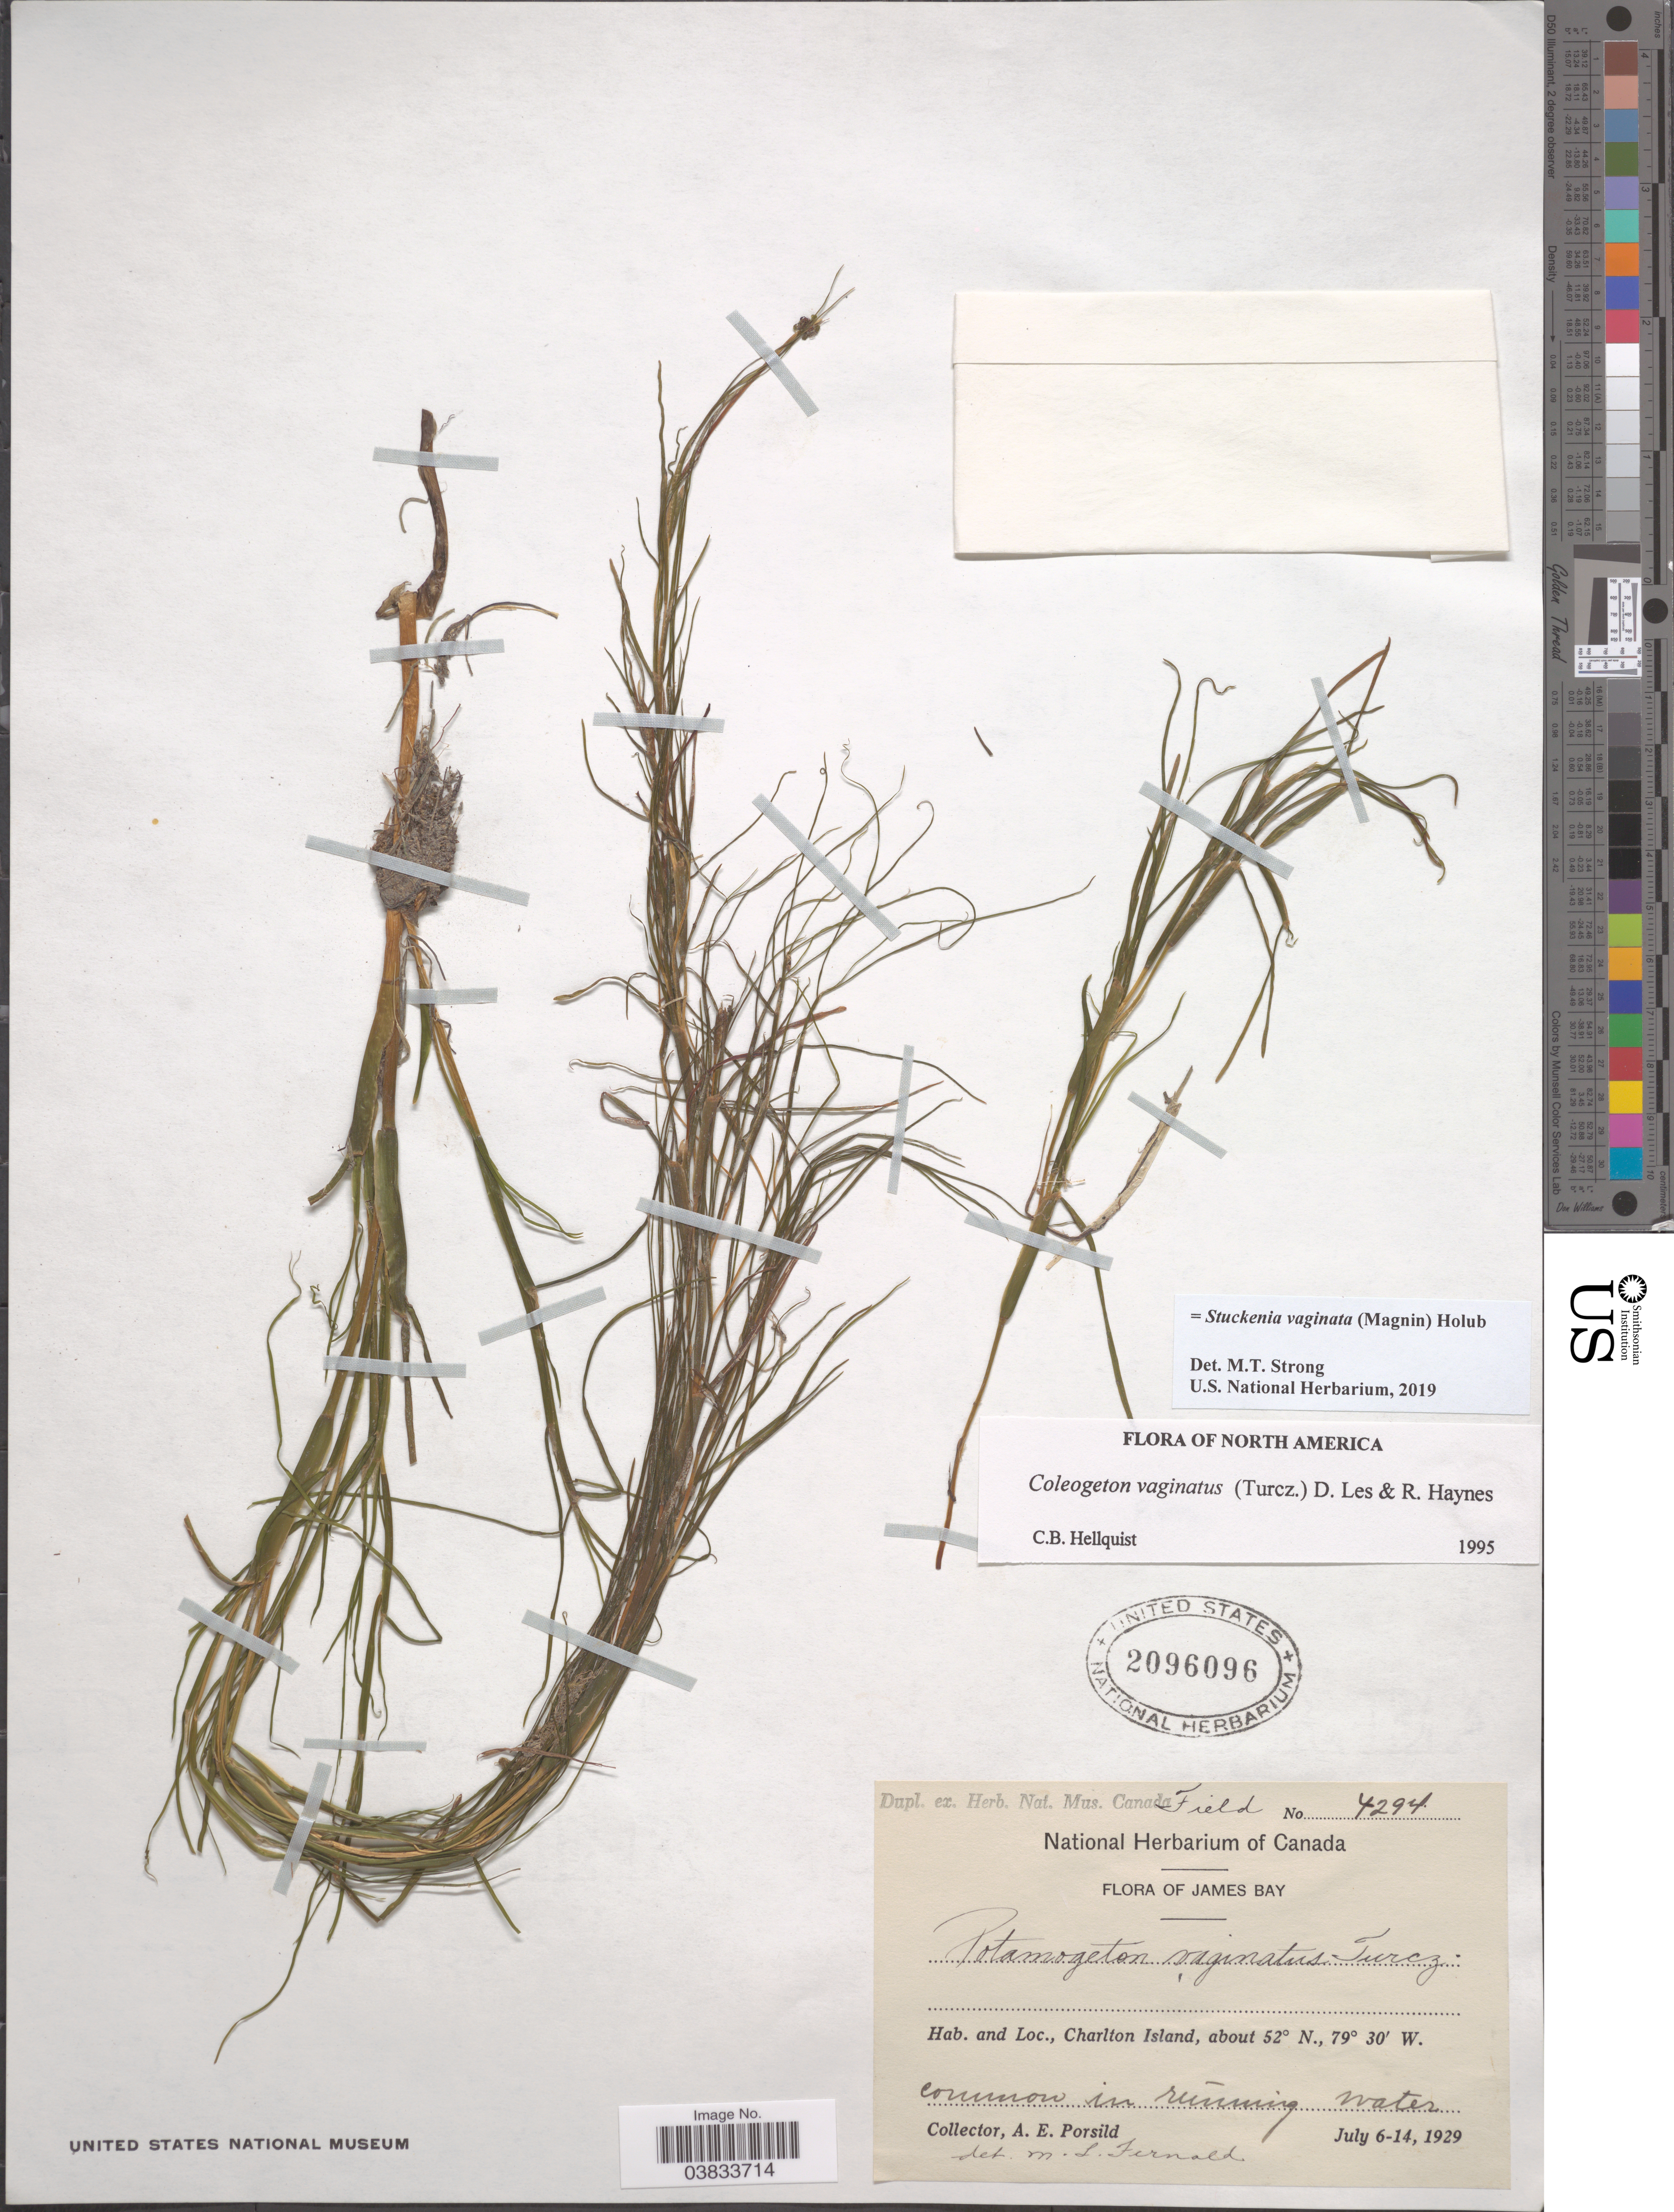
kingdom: Plantae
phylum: Tracheophyta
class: Liliopsida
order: Alismatales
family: Potamogetonaceae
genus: Stuckenia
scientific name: Stuckenia vaginata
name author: (Magnin) Holub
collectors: A. E. Porsild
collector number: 4294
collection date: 1929-07-06/1929-07-14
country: Canada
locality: James Bay. Charlton Island.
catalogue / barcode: US 2096096